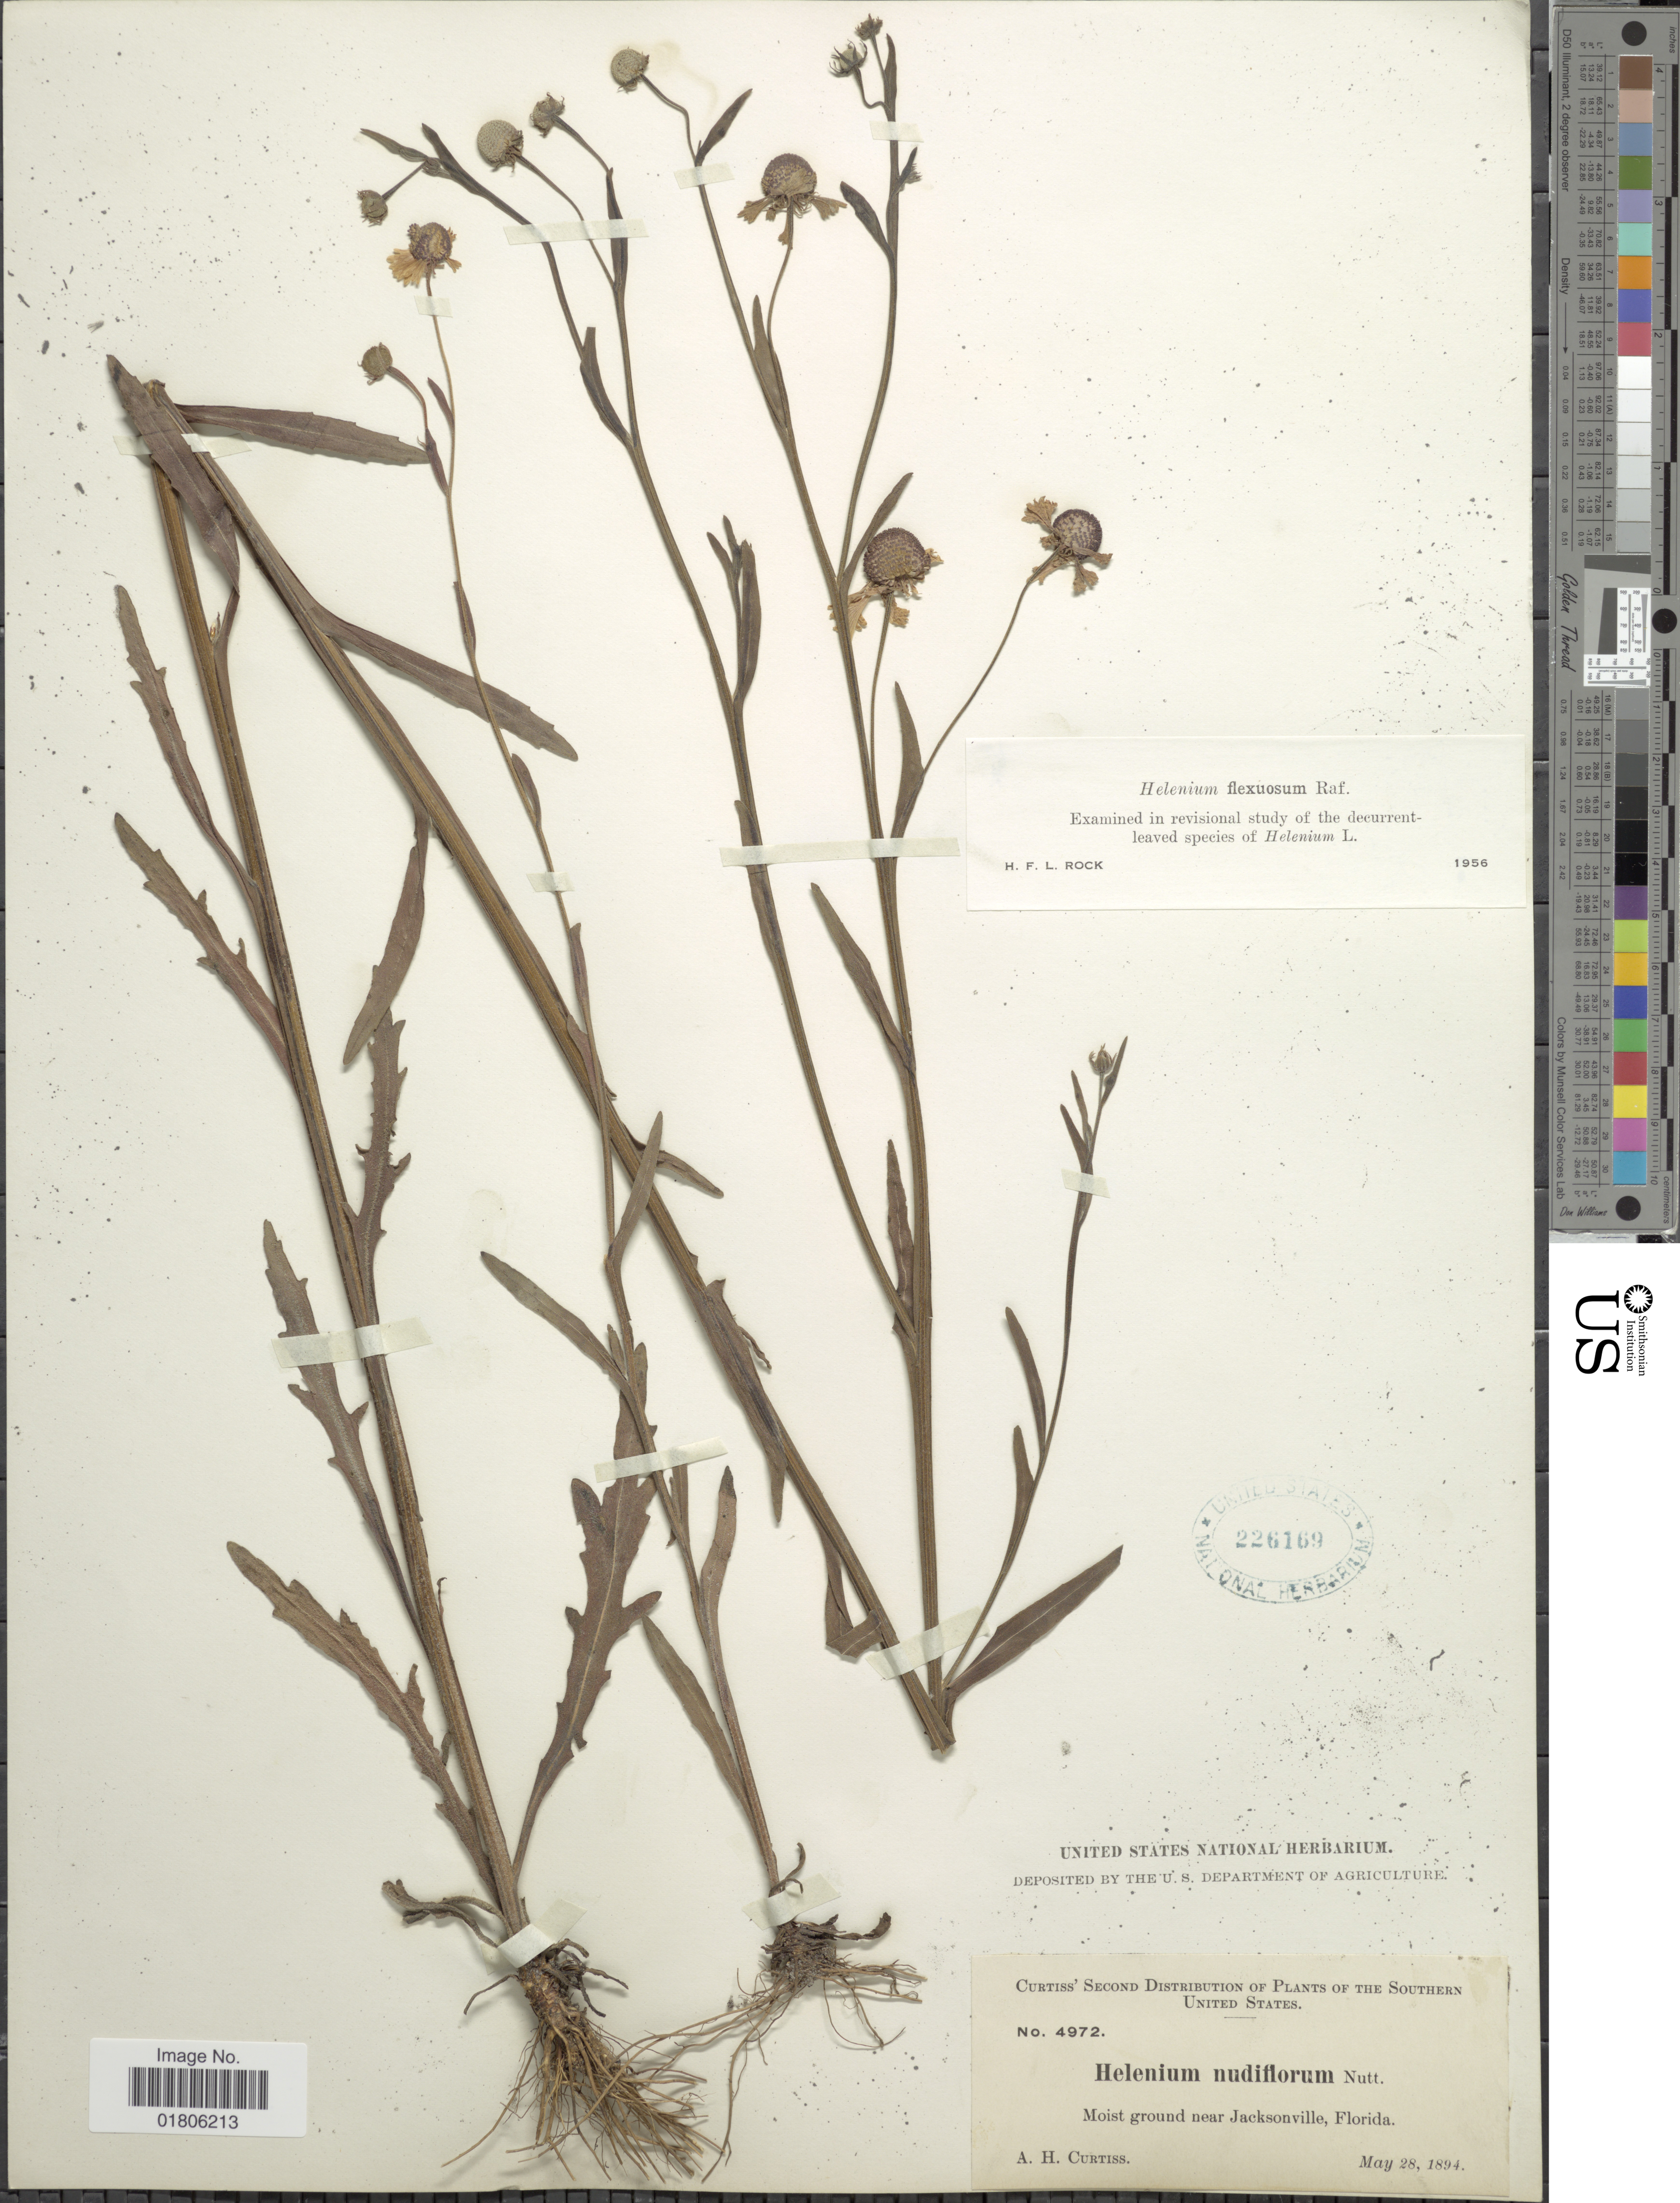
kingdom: Plantae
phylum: Tracheophyta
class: Magnoliopsida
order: Asterales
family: Asteraceae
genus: Helenium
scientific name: Helenium flexuosum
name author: Raf.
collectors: A. H. Curtiss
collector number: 4972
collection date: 1894-05-28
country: United States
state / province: Florida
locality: Near Jacksonville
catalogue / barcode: US 226169